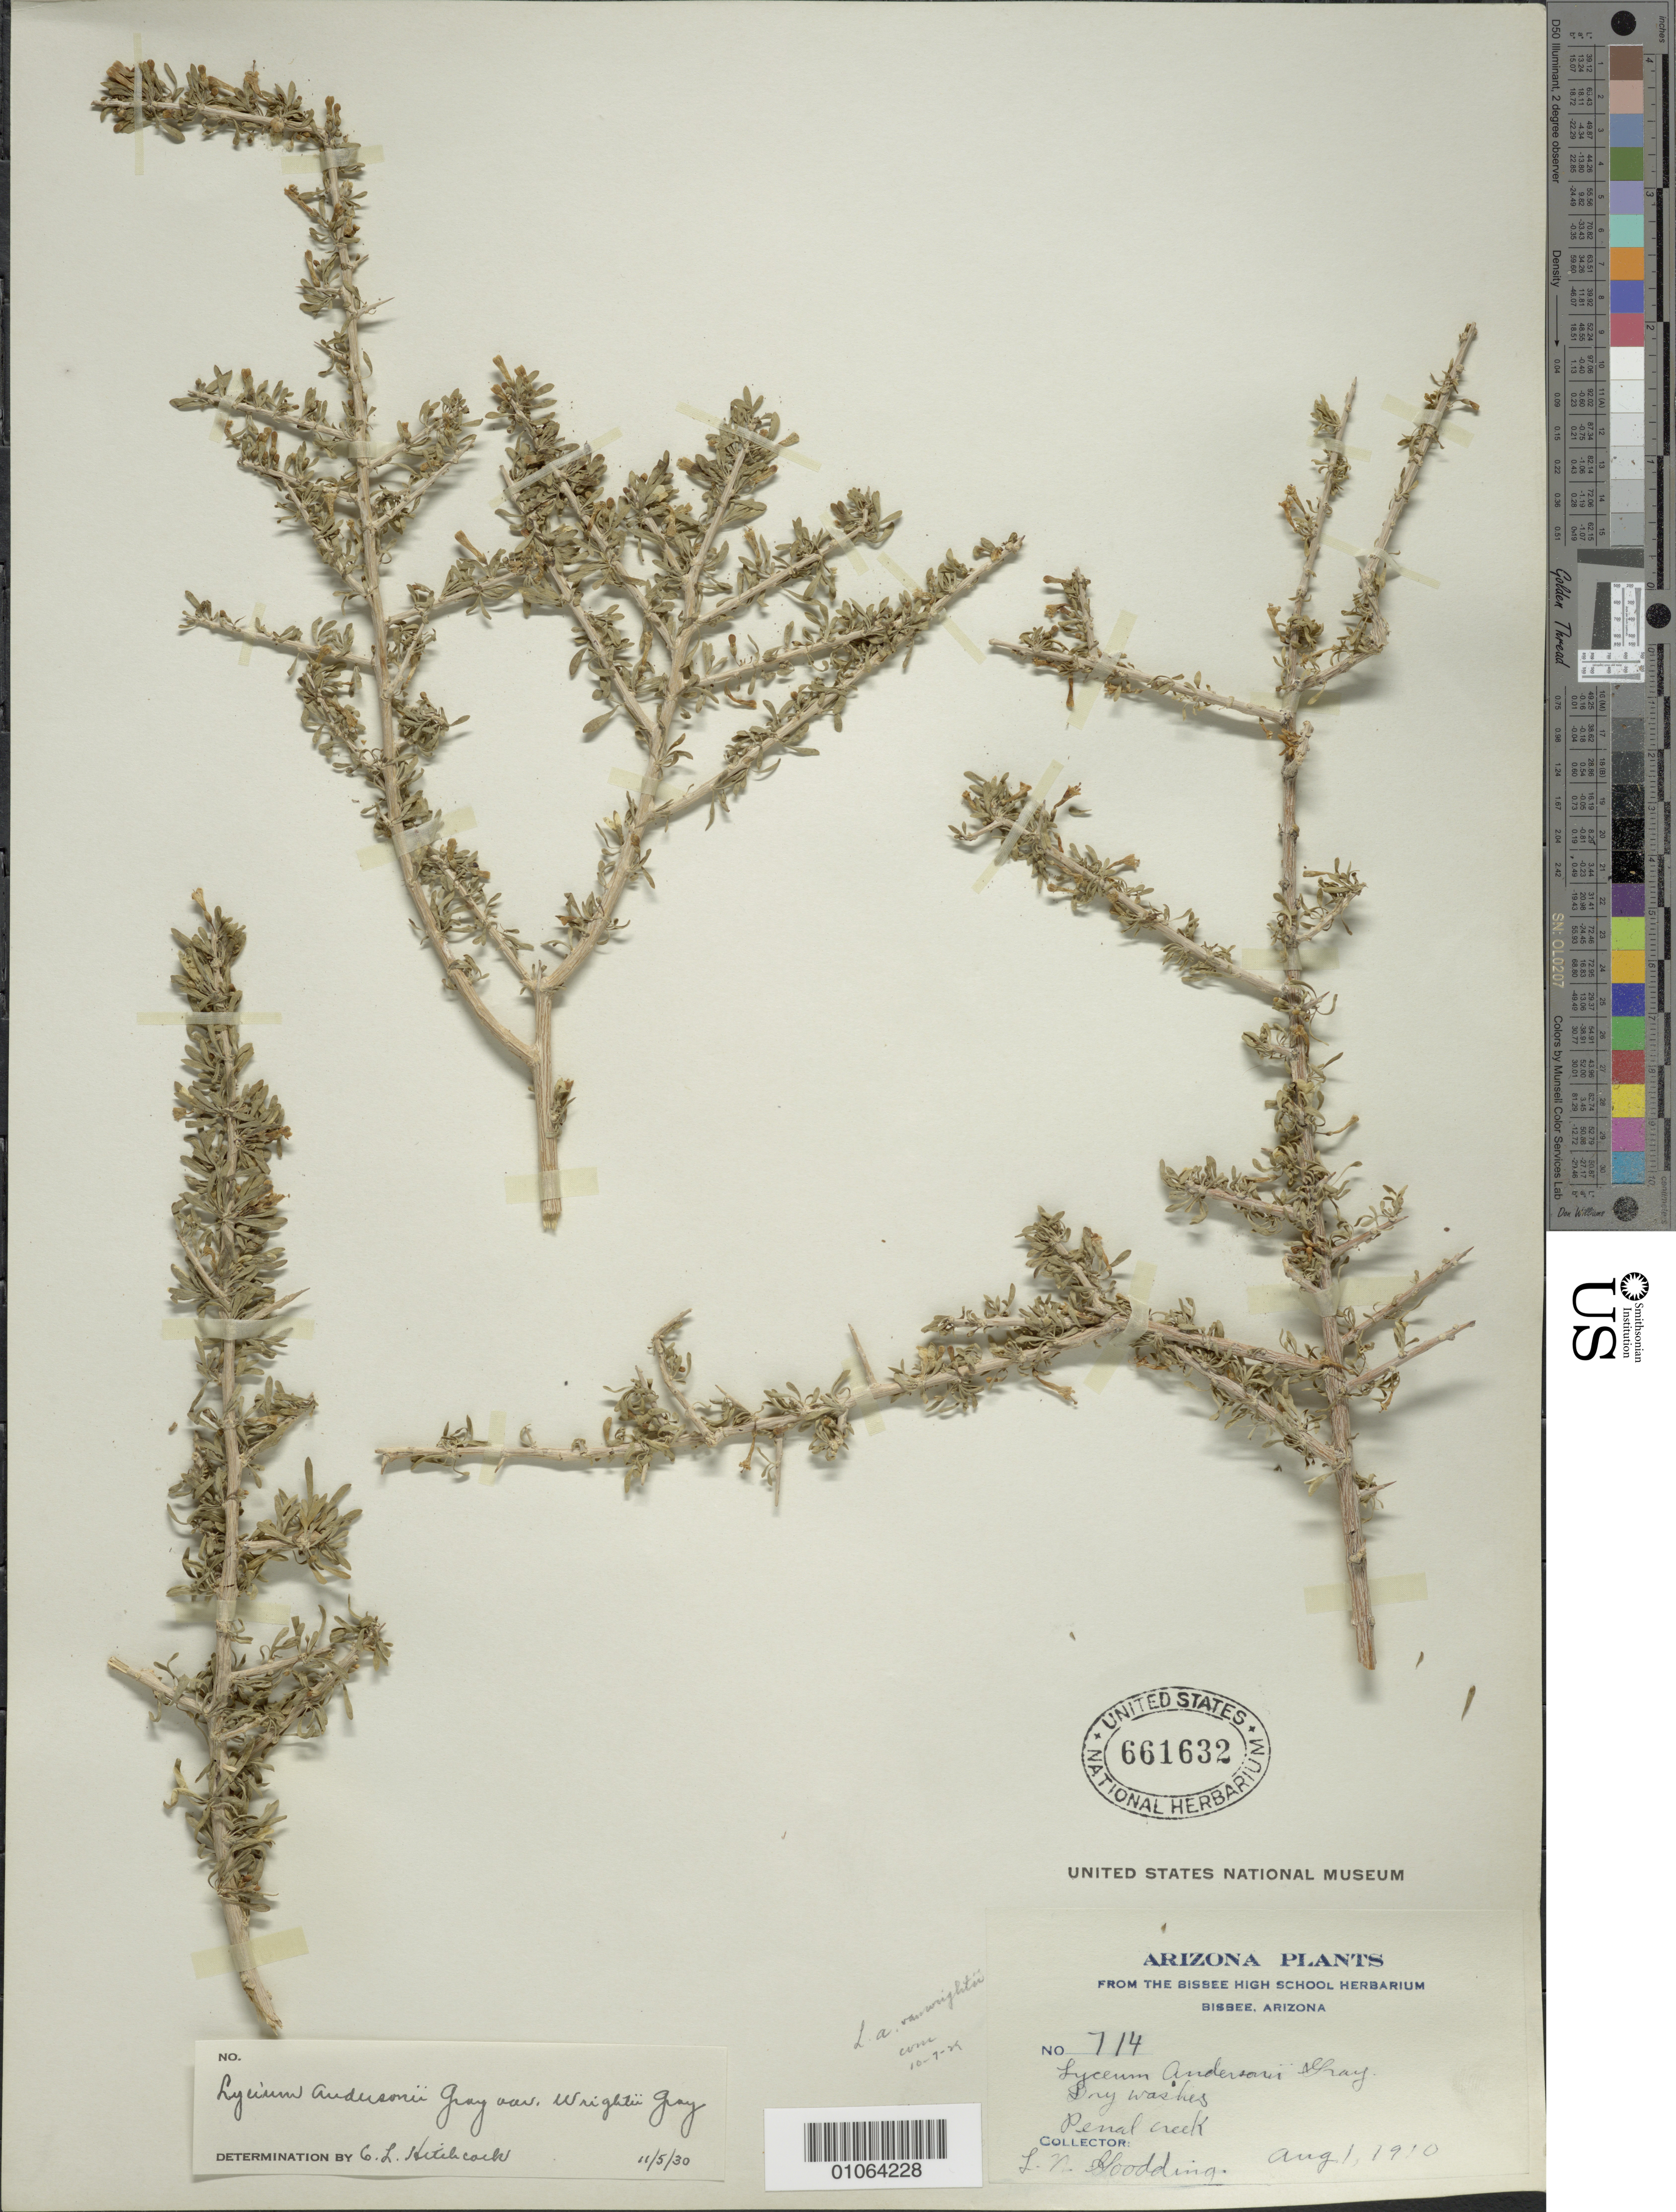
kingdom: Plantae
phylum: Tracheophyta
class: Magnoliopsida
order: Solanales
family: Solanaceae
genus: Lycium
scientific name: Lycium andersonii var. wrightii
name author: A. Gray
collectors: L. N. Goodding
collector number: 714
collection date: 1910-08-01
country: United States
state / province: Arizona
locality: Penal Creek.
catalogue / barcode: US 661632